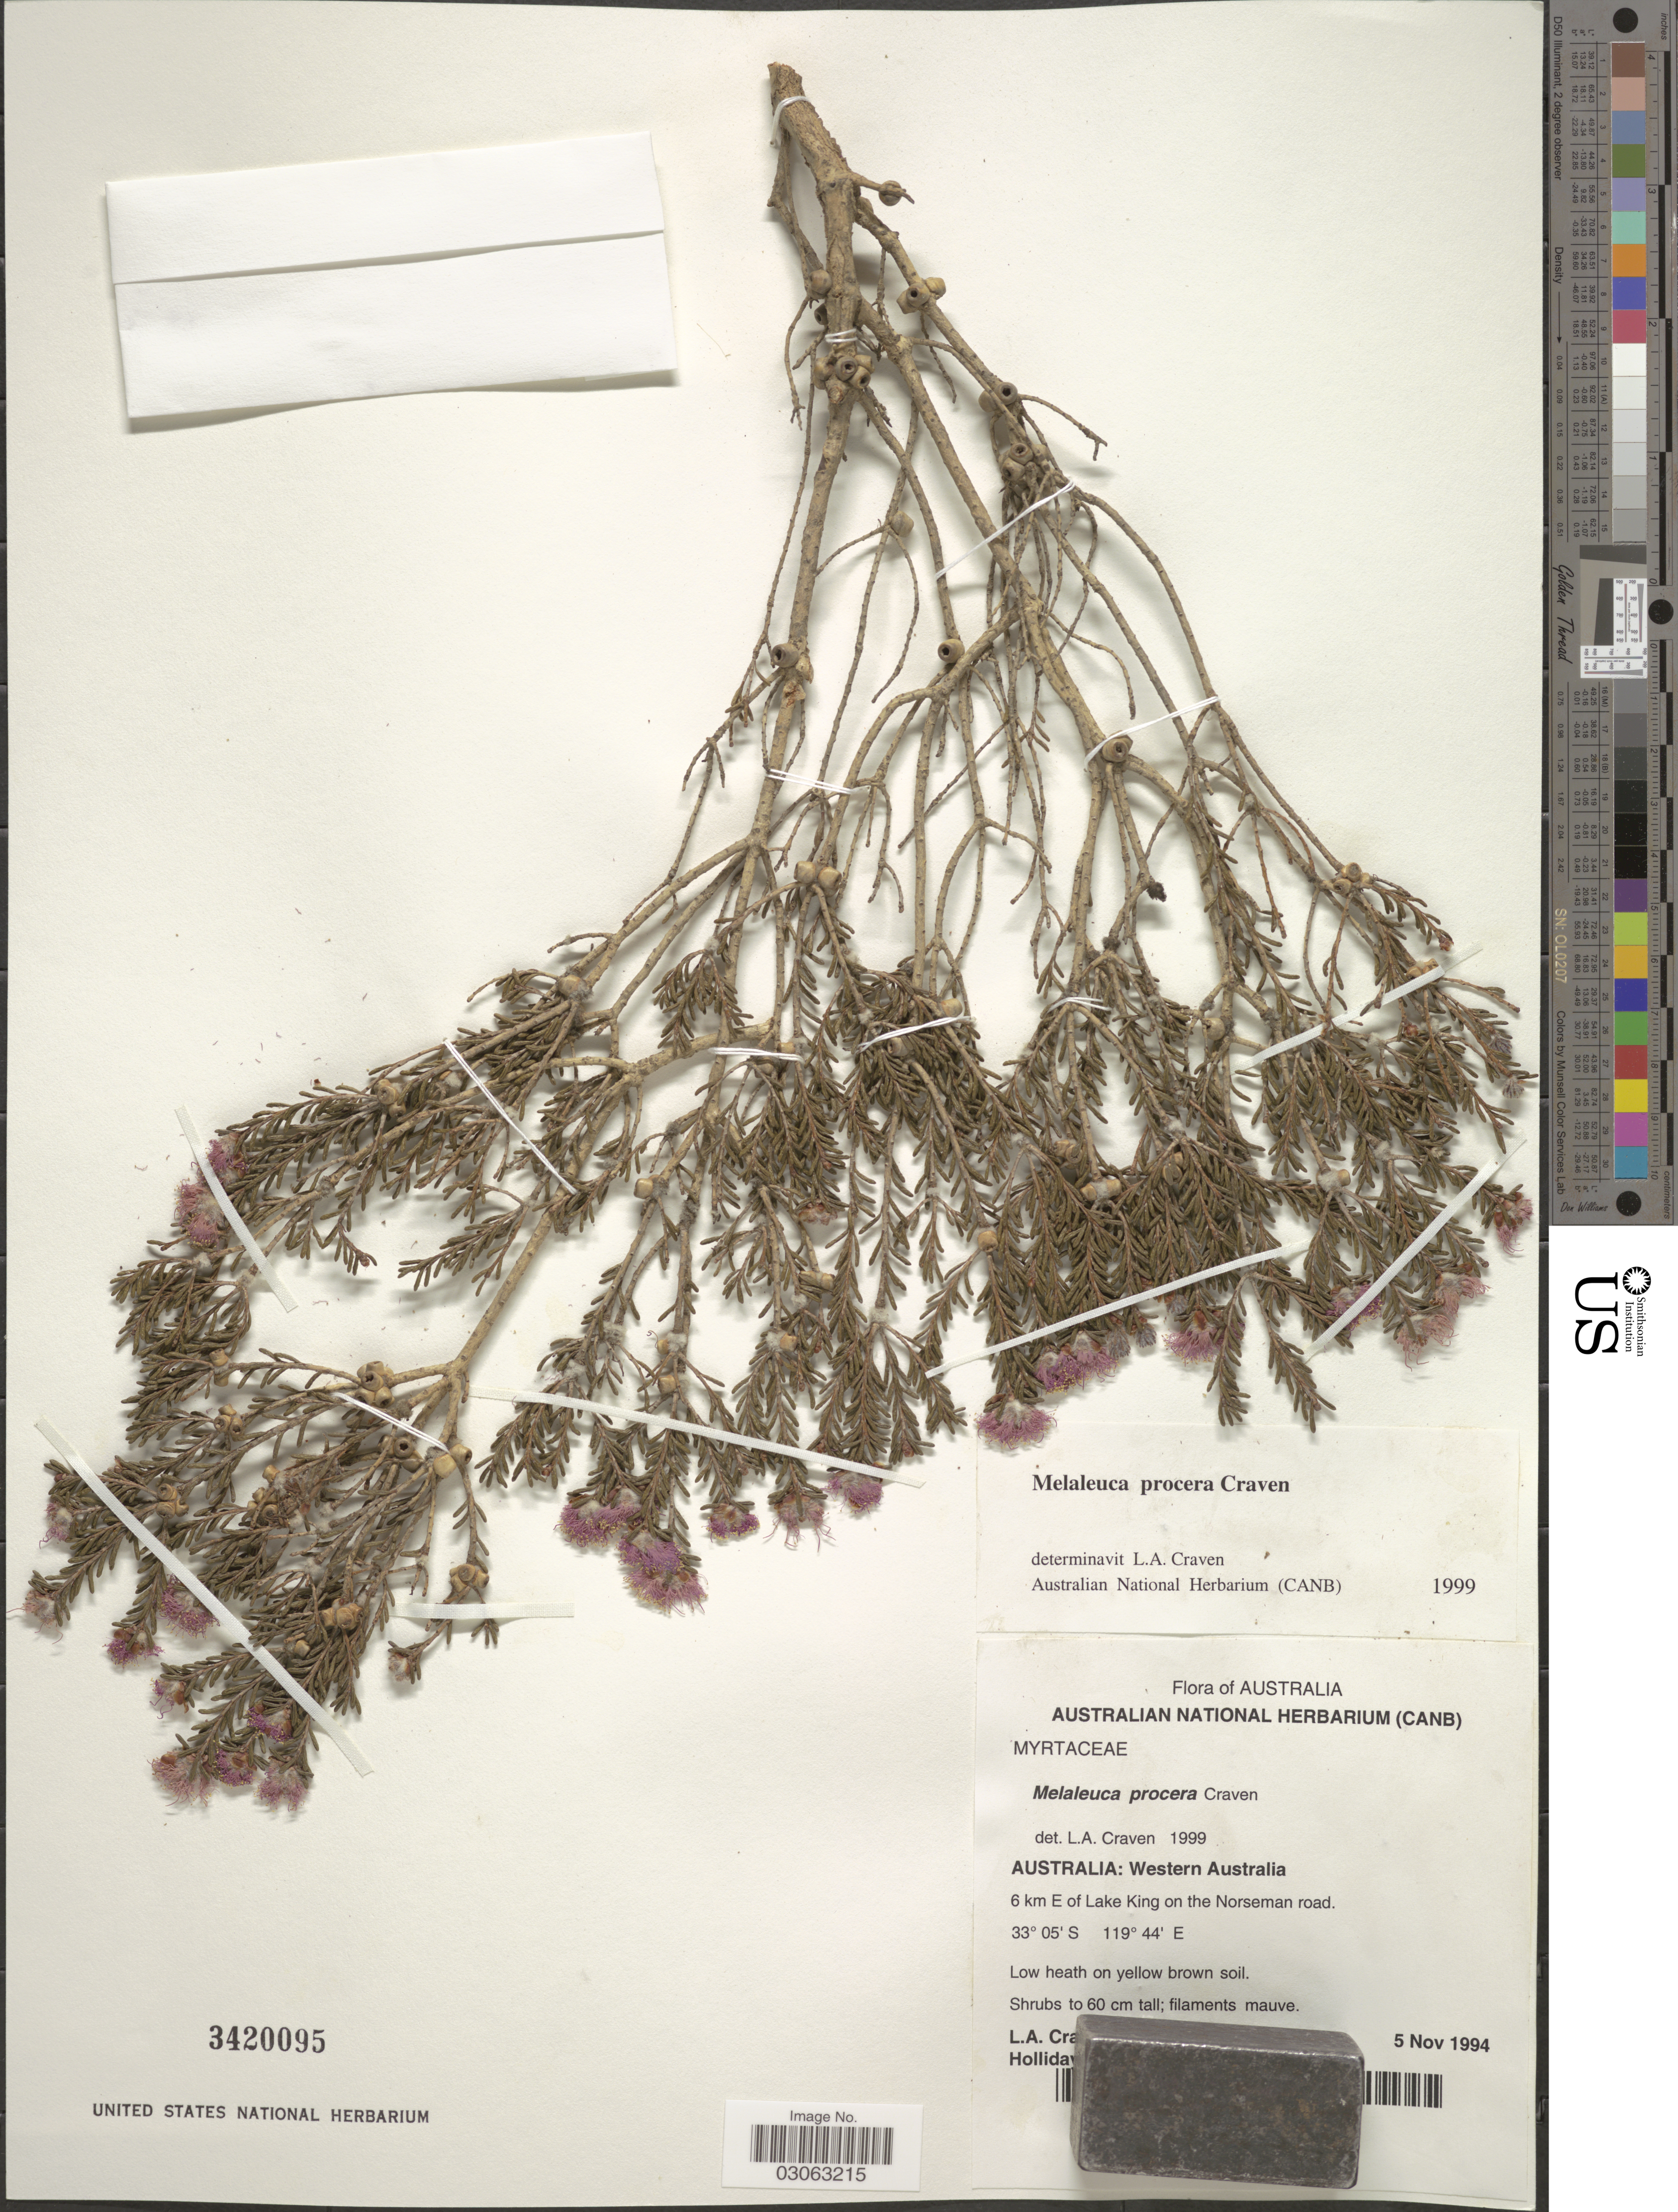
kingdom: Plantae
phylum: Tracheophyta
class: Magnoliopsida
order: Myrtales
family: Myrtaceae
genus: Melaleuca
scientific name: Melaleuca procera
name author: Craven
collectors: L. A. Craven & Collector illegible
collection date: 1994-11-05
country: Australia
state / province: Western Australia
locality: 6 km E of Lake King on the Norseman road.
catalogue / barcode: US 3420095